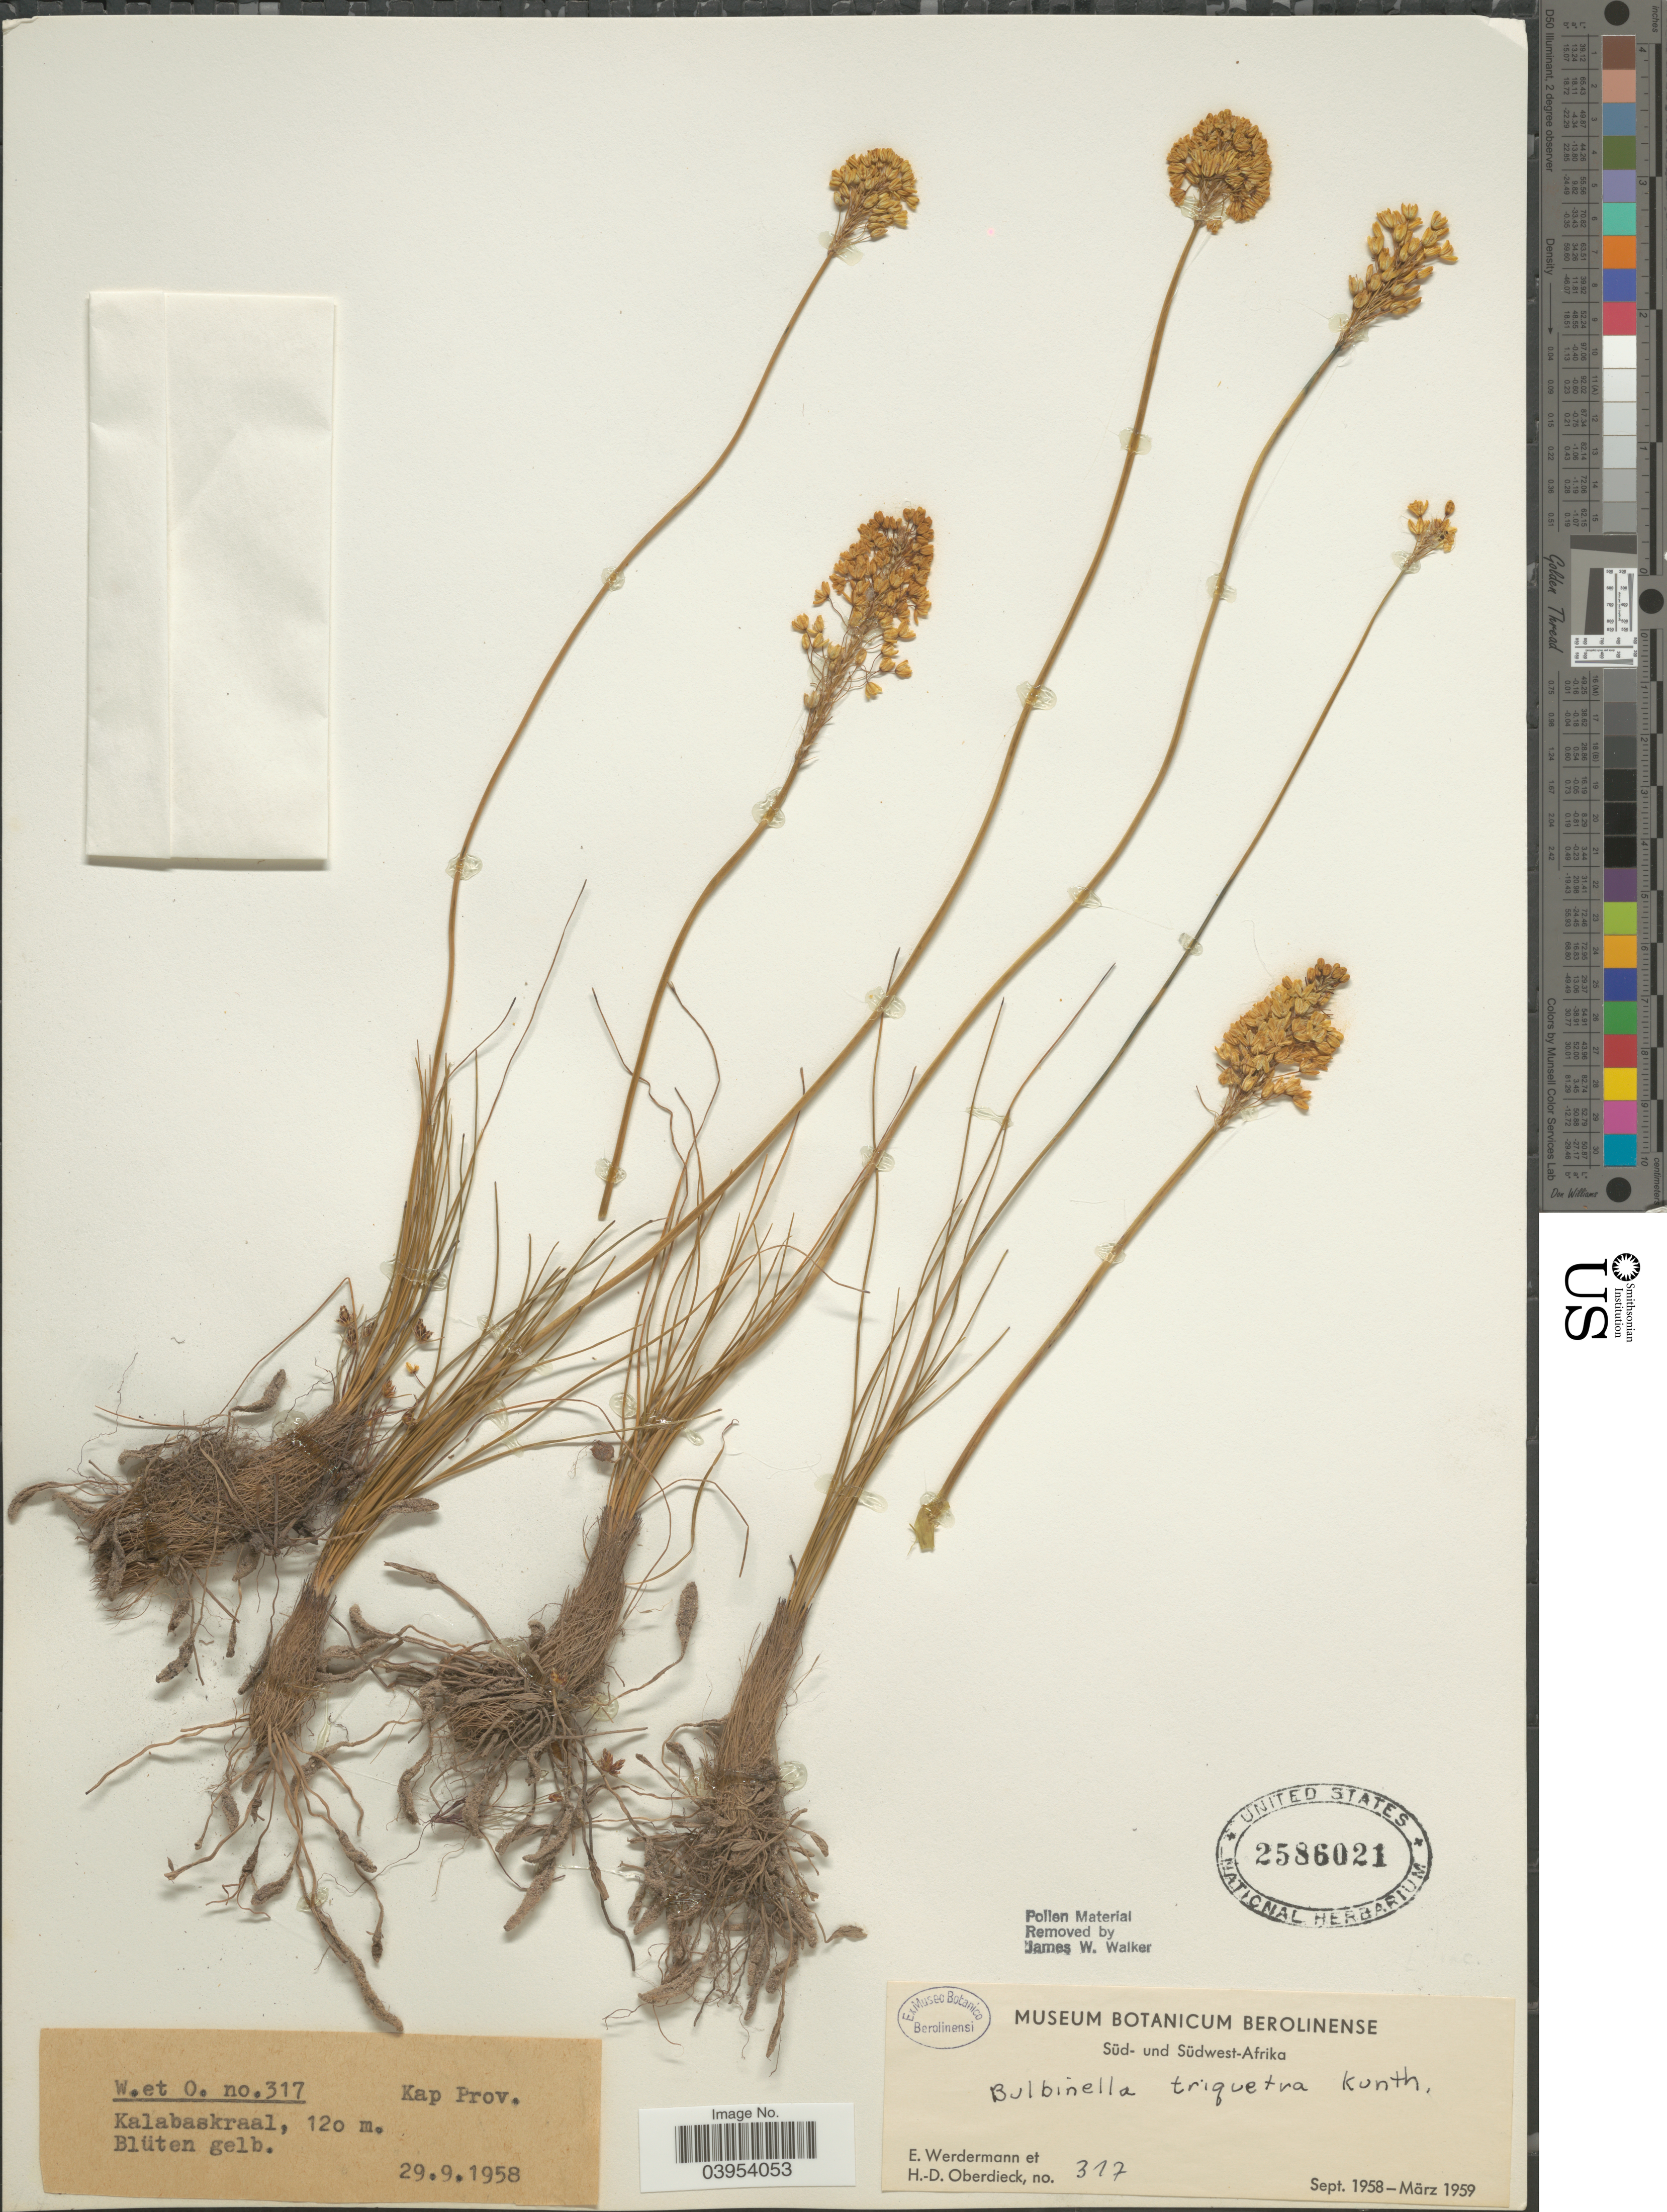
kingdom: Plantae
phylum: Tracheophyta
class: Liliopsida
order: Asparagales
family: Asphodelaceae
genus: Bulbinella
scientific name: Bulbinella triquetra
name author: (L. f.) Kunth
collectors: E. Werdermann & H. Oberdieck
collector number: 317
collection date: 1958-09-29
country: South Africa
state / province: Western Cape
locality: Kap Prov. Kalabaskraal.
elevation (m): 120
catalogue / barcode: US 2586021